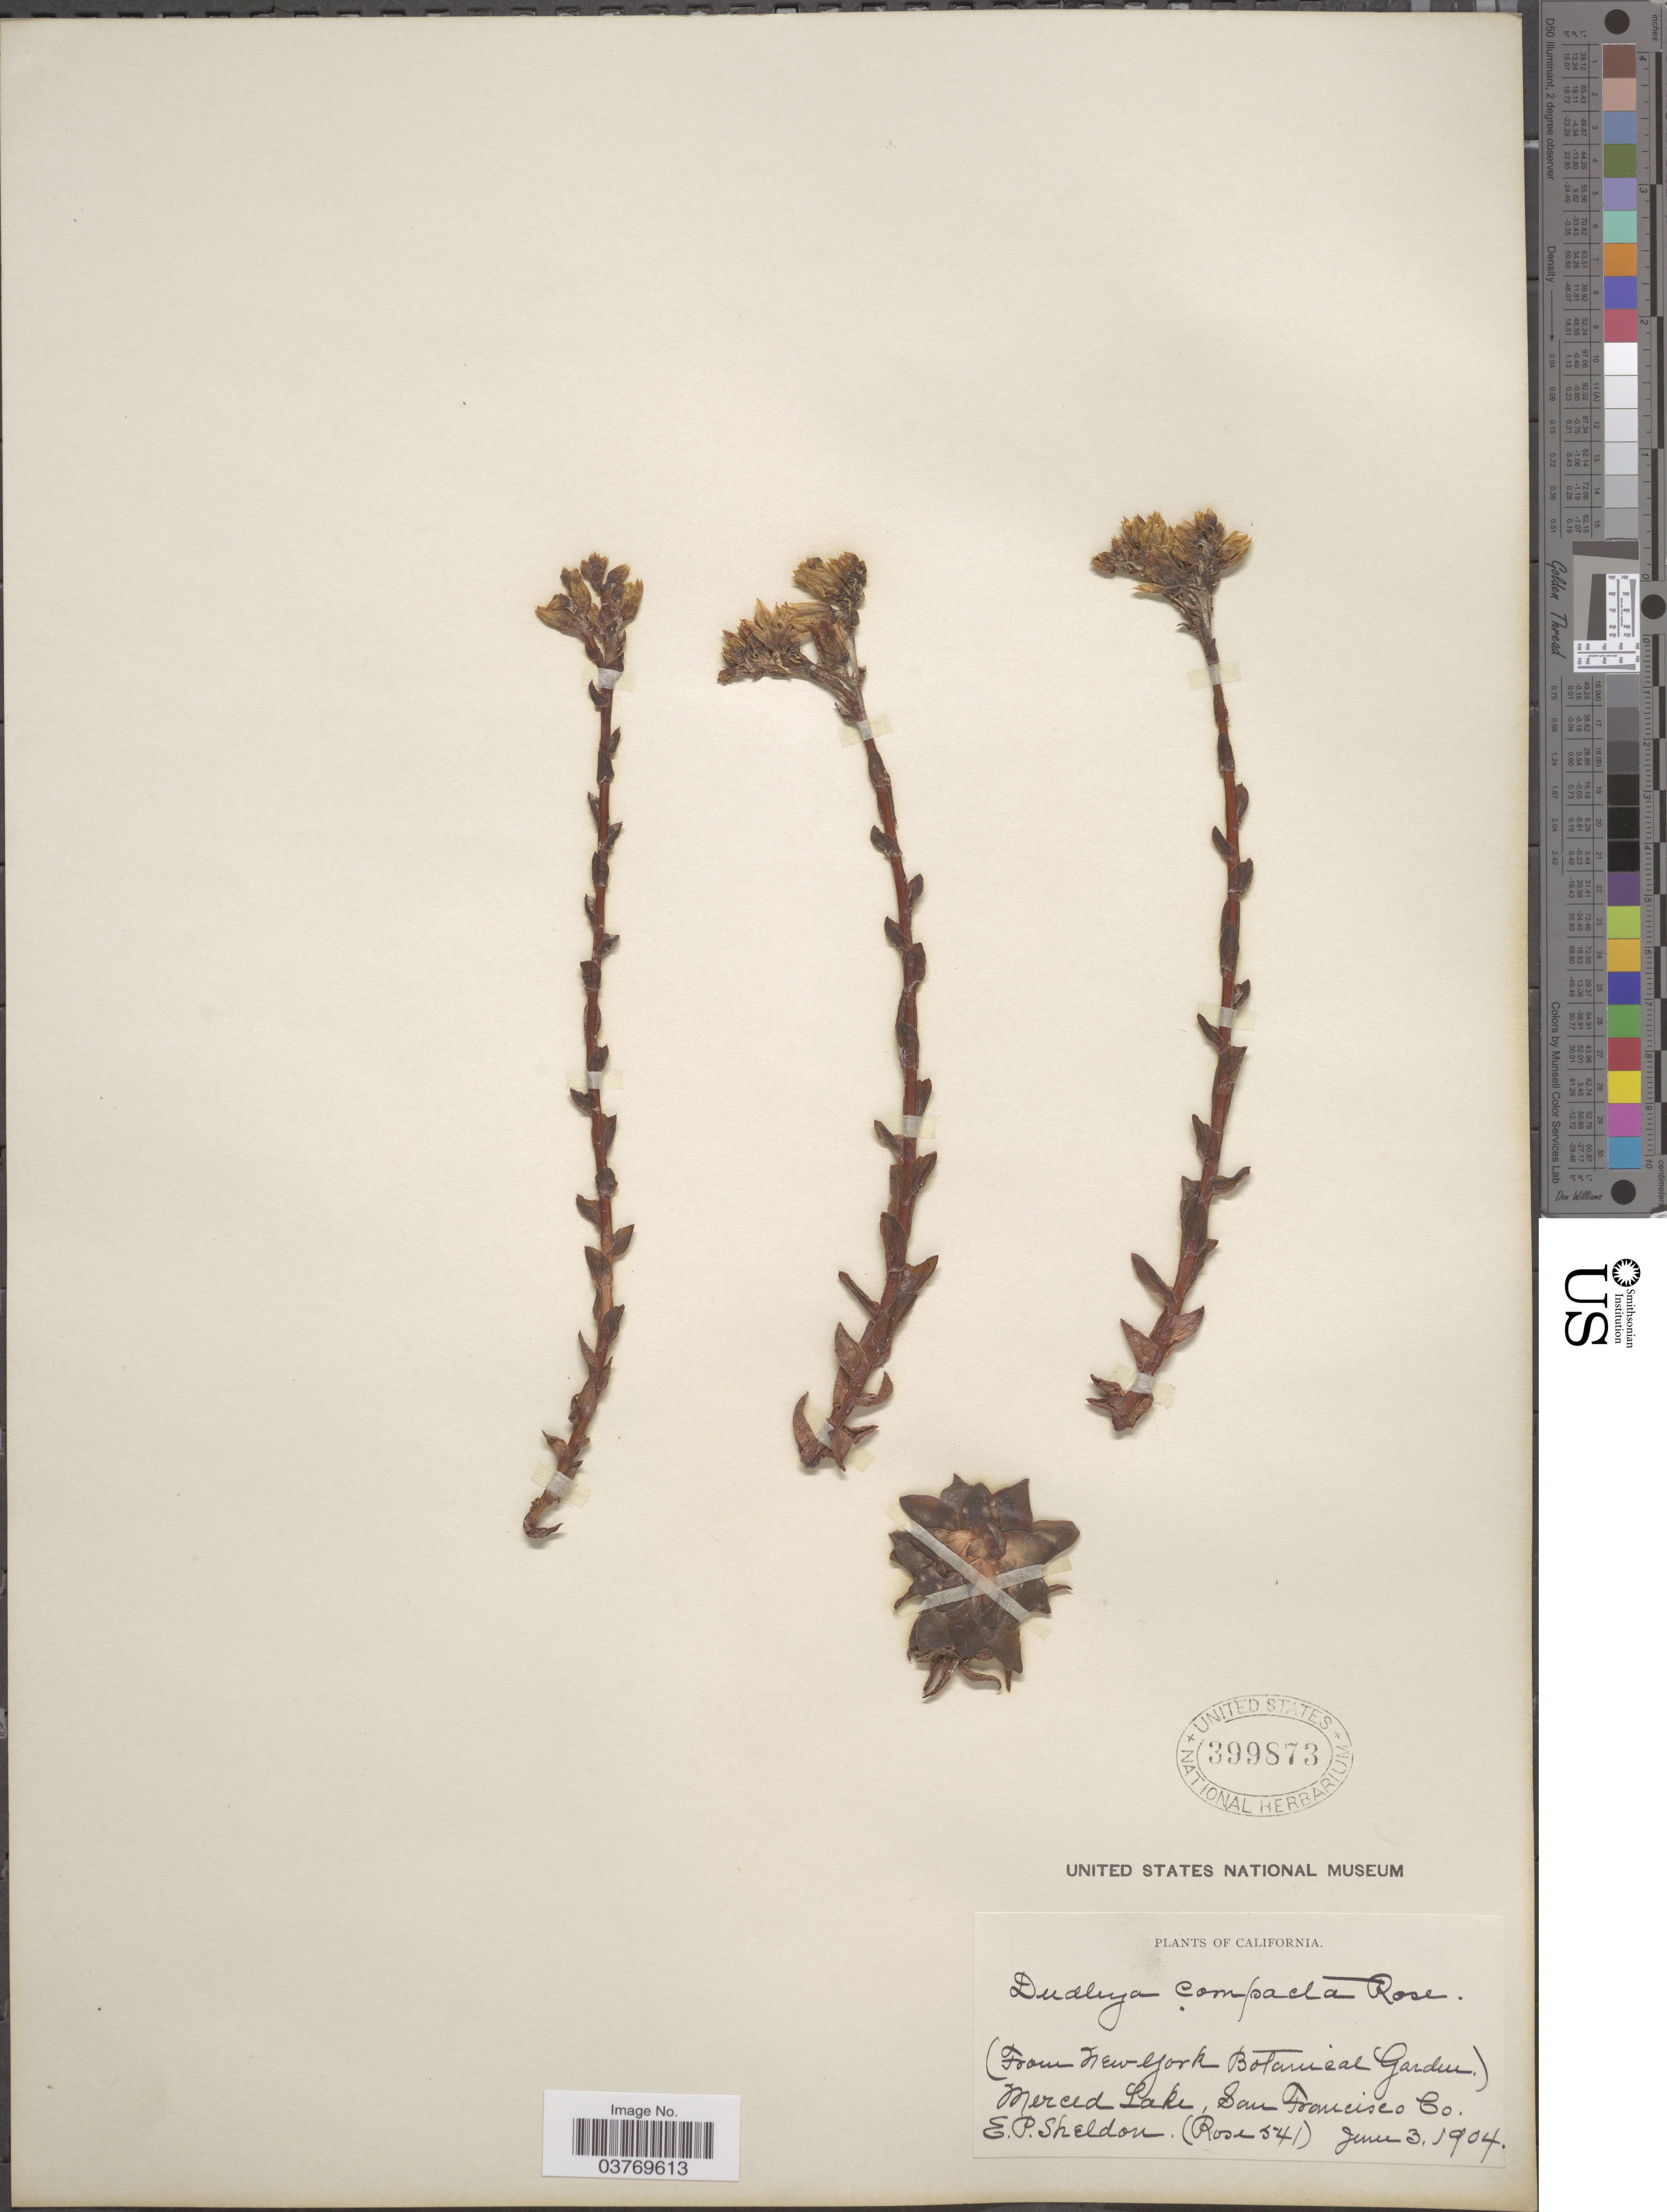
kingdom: Plantae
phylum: Tracheophyta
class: Magnoliopsida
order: Saxifragales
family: Crassulaceae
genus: Dudleya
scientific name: Dudleya compacta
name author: Rose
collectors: E. P. Sheldon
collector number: Rose541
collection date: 1904-06-03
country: United States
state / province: California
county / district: San Francisco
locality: Merced Lake, San Francisco Co.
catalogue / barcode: US 399873